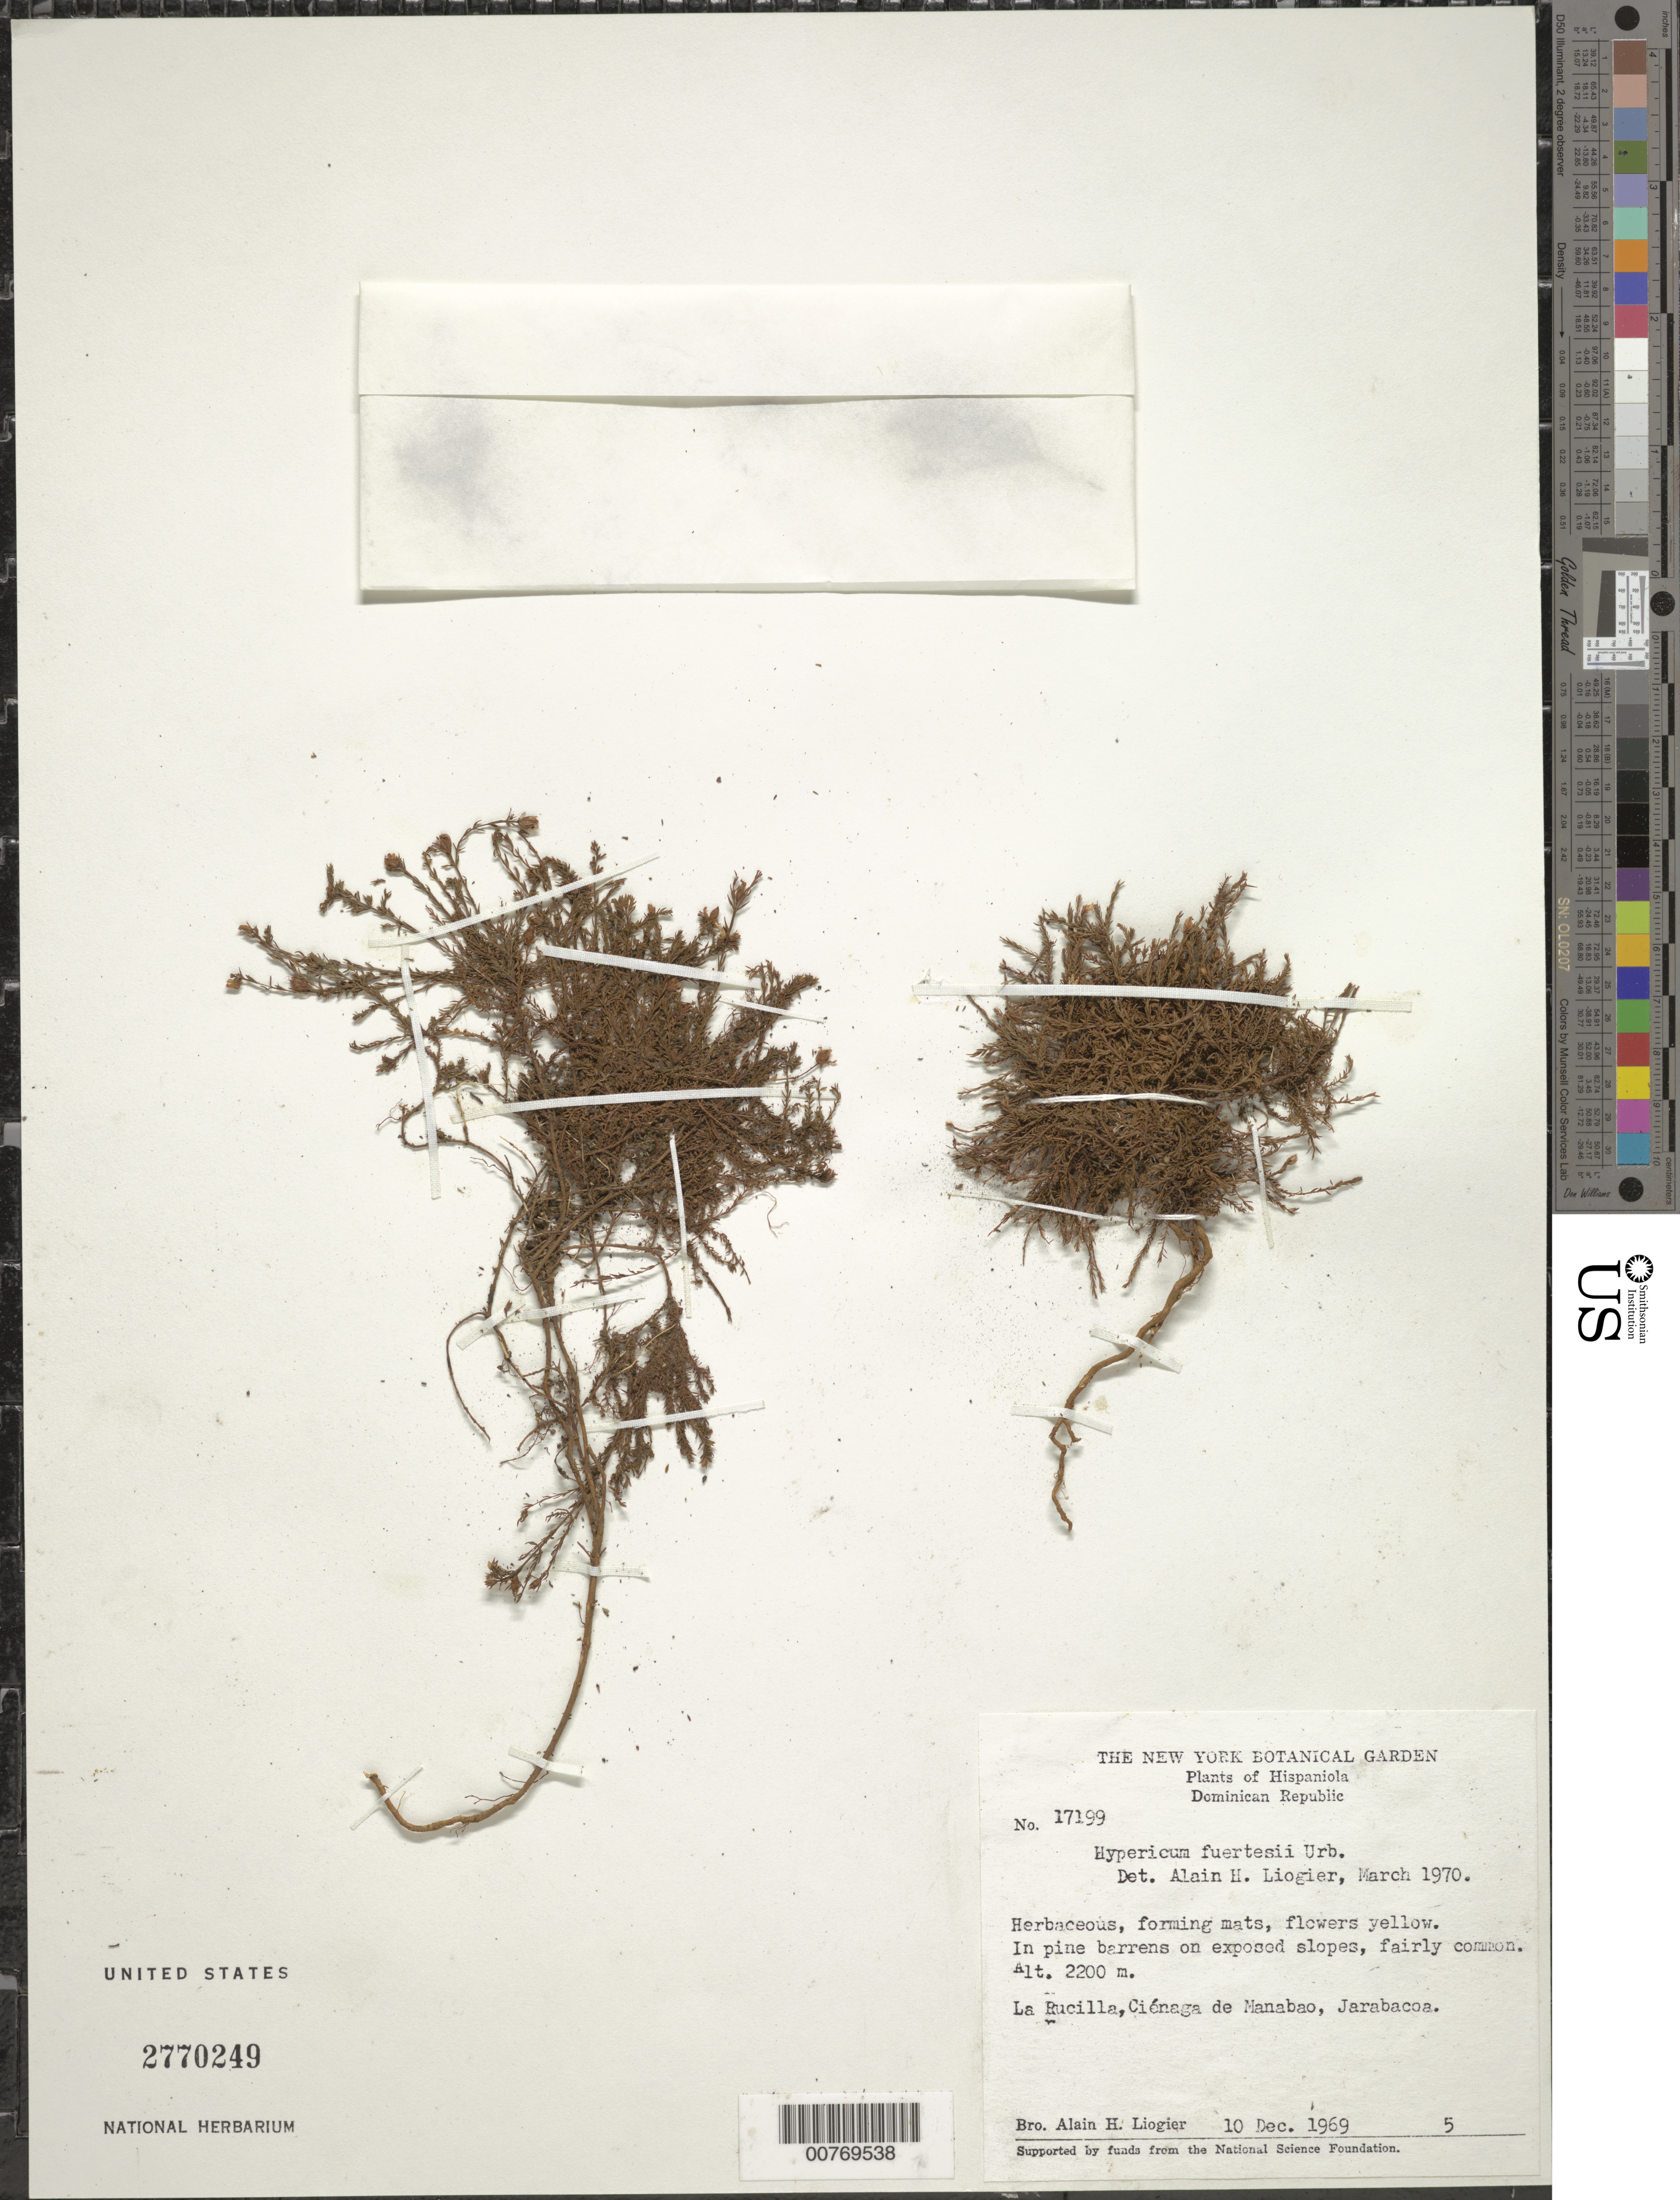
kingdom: Plantae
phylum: Tracheophyta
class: Magnoliopsida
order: Malpighiales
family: Hypericaceae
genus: Hypericum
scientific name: Hypericum fuertesii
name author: Urb.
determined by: Liogier, Alain H.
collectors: A. H. Liogier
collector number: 17199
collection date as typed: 10 Dec 1969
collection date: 1969-12-10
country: Dominican Republic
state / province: La Vega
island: Hispaniola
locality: La Rucilla, Ciénaga de Manabao, Jarabacoa.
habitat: Pine barrens, on exposed slopes, fairly common.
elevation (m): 2200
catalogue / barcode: US 2770249